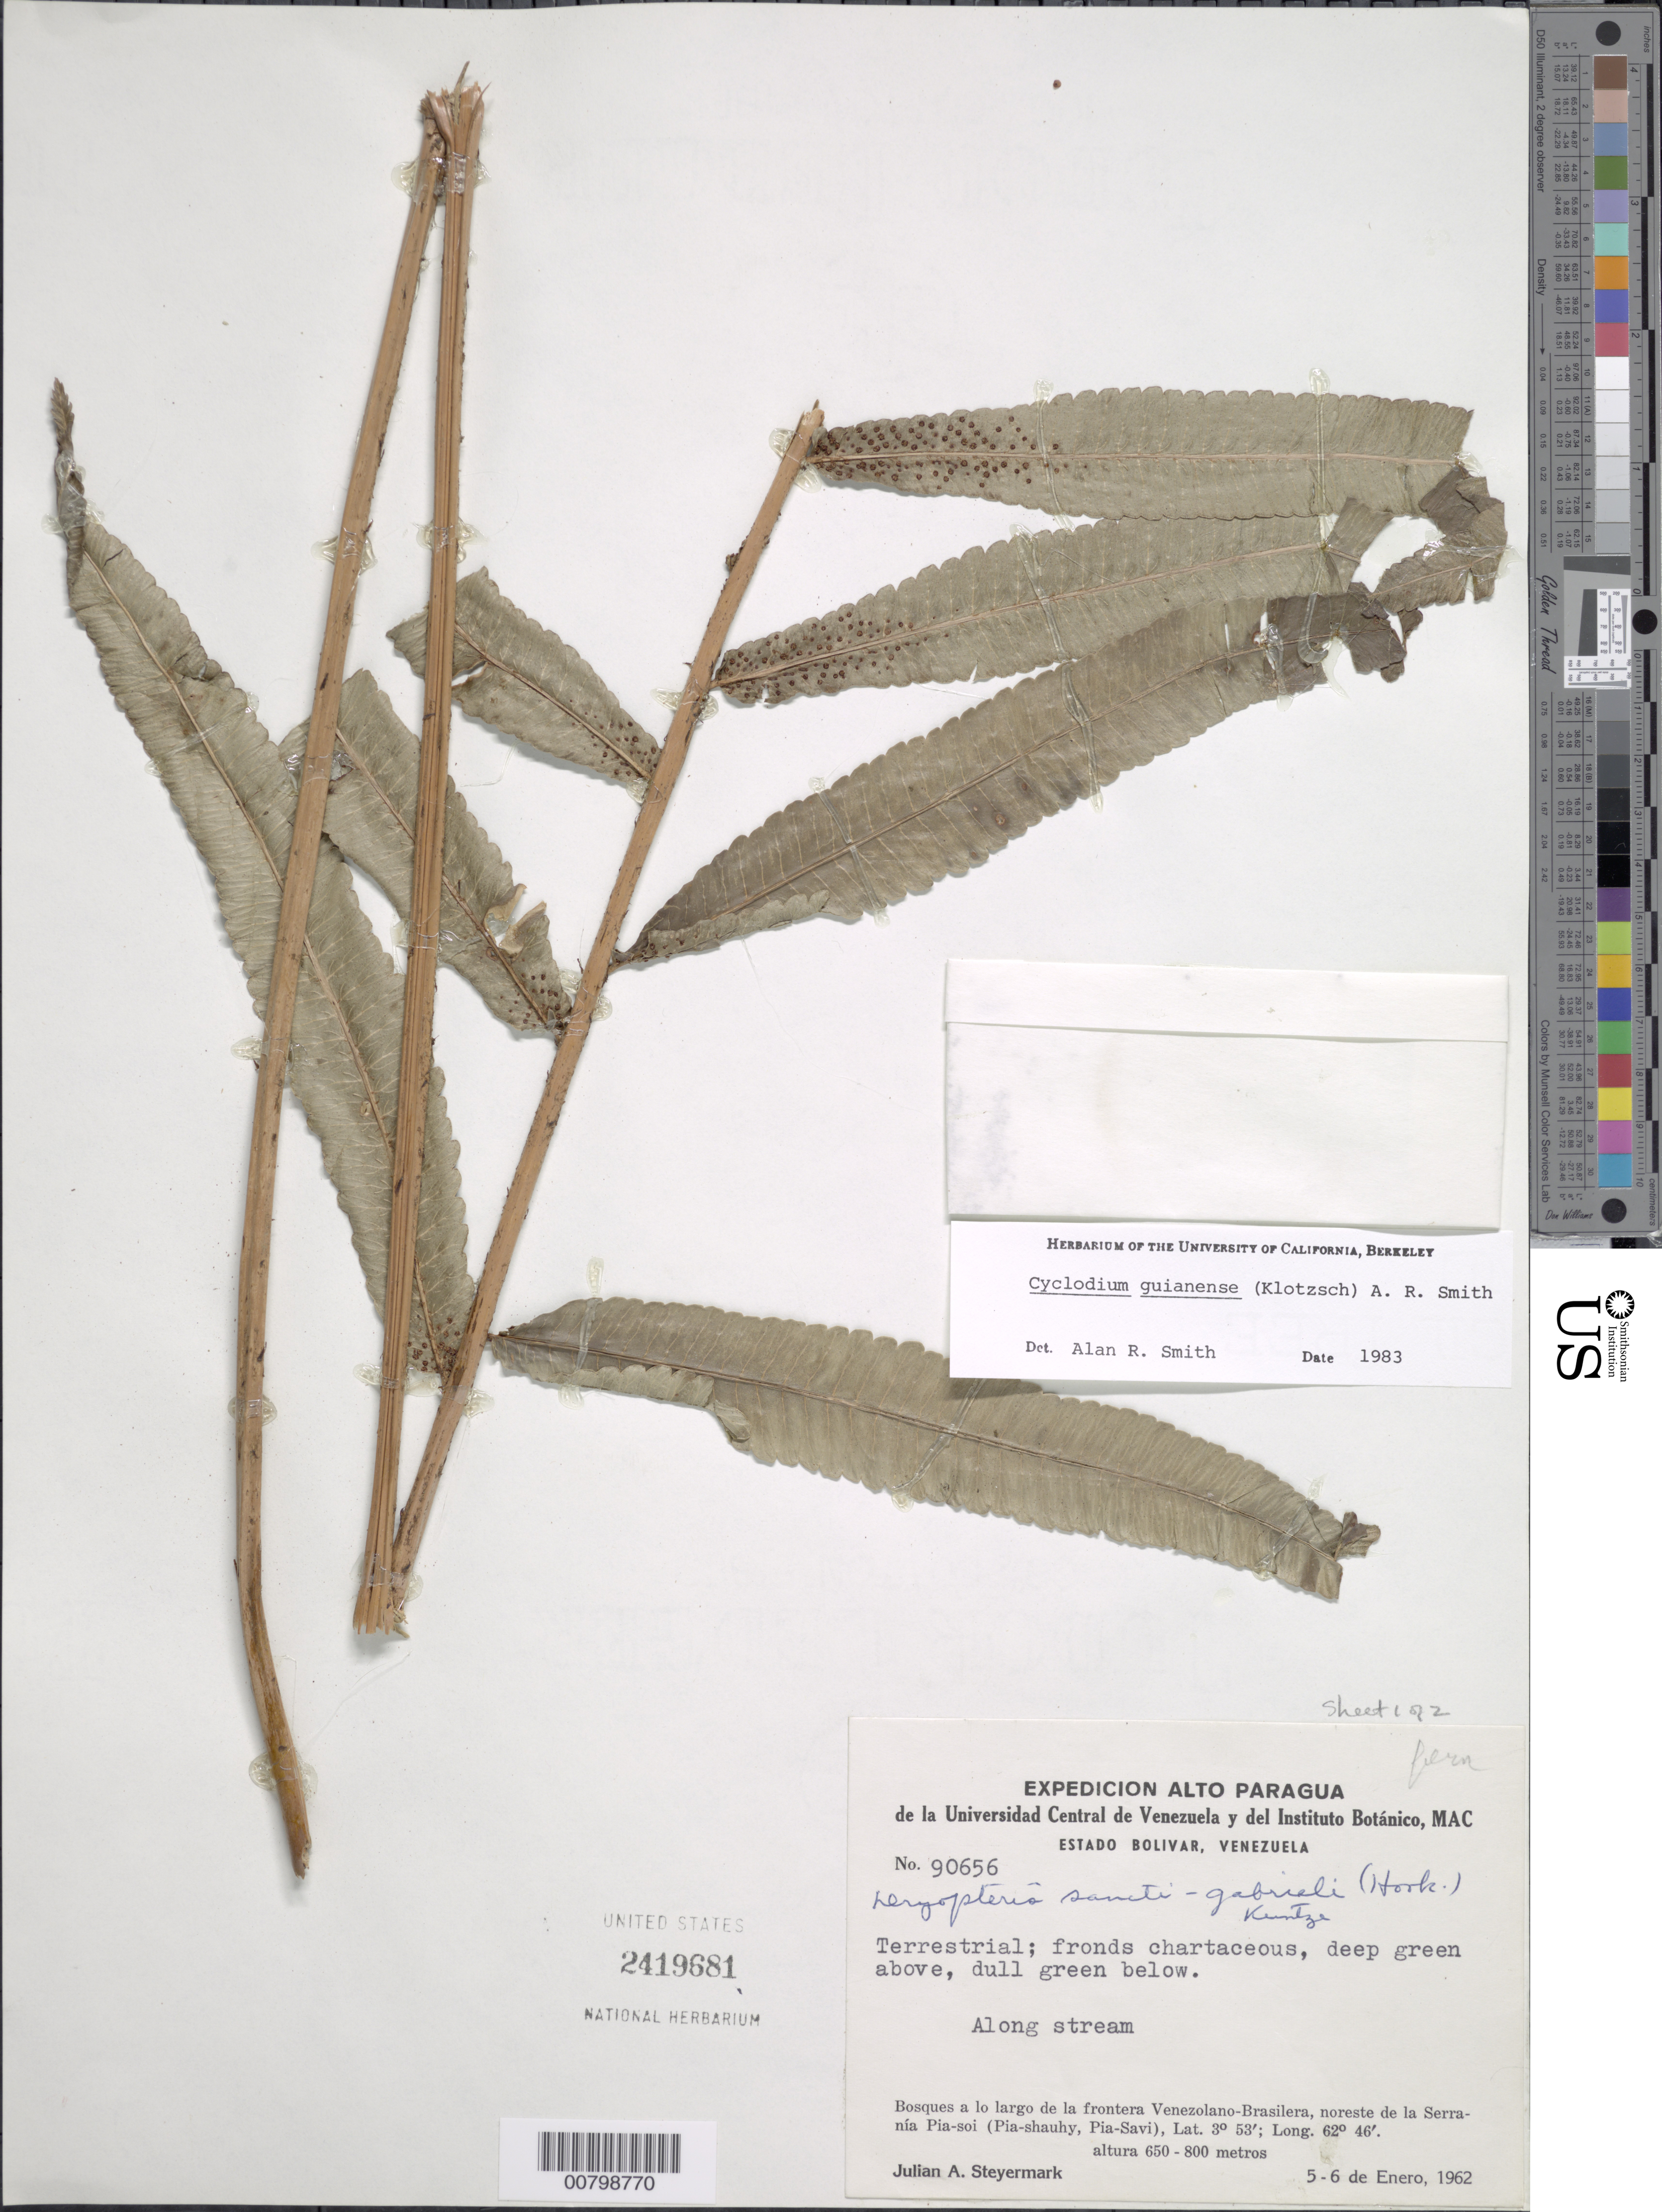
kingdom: Plantae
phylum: Tracheophyta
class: Polypodiopsida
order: Polypodiales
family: Dryopteridaceae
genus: Cyclodium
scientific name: Cyclodium guianense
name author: (Klotzsch) van der Werff ex L.D. Gómez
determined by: Smith, Alan R., (UC)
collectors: J. Steyermark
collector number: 90656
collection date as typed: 5-Jan-62 to 6-Jan-62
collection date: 1962-01-05/1962-01-06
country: Venezuela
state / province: Bolívar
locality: Serranía Pia-soi, NE of; on Venezuela-Brazil border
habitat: Along stream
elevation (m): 650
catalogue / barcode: US 2419681